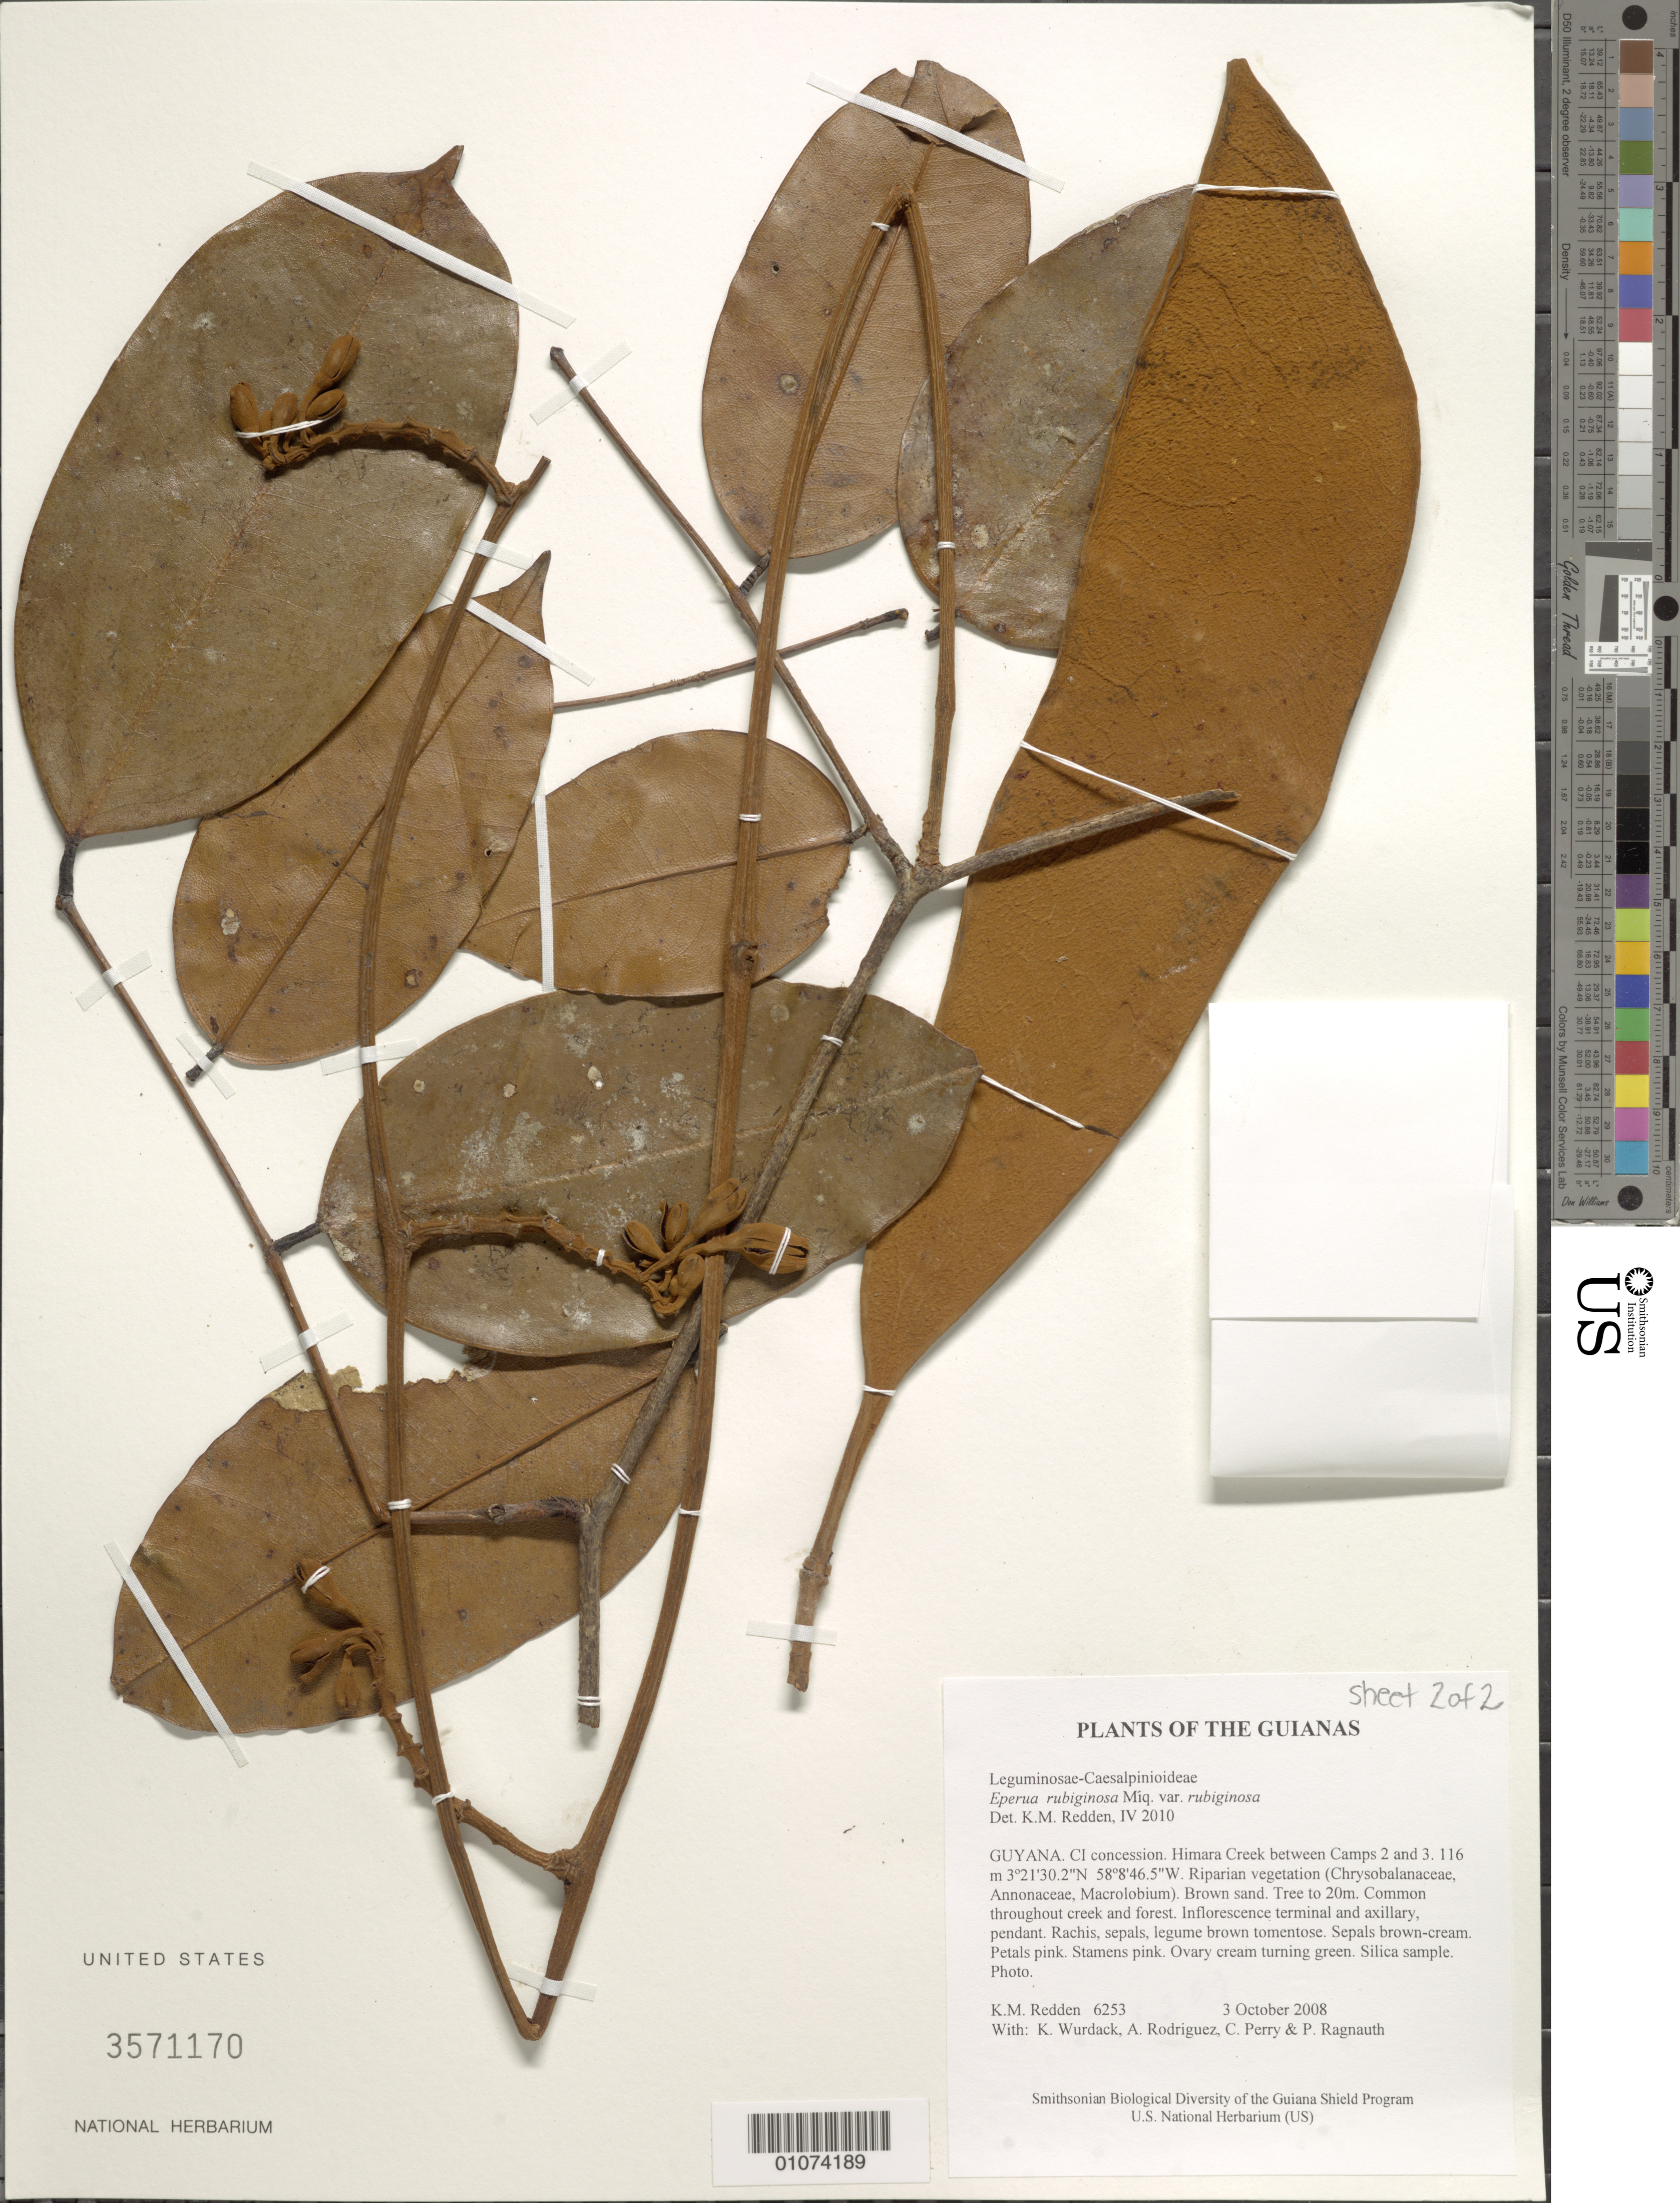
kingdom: Plantae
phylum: Tracheophyta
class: Magnoliopsida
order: Fabales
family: Fabaceae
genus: Eperua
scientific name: Eperua rubiginosa var. rubiginosa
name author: Miq.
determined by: Fortes, E. A.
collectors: K. M. Redden, K. Wurdack, A. Rodriguez, C. Perry & P. Ragnauth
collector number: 6253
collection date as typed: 3 October 2008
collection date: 2008-10-03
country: Guyana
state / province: U. Takutu-U. Essequibo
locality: CI concession. Himara Creek between Camps 2 and 3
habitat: Riparian vegetation (Chrysobalanaceae, Annonaceae, Macrolobium). Brown sand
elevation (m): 116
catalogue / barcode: US 3571170